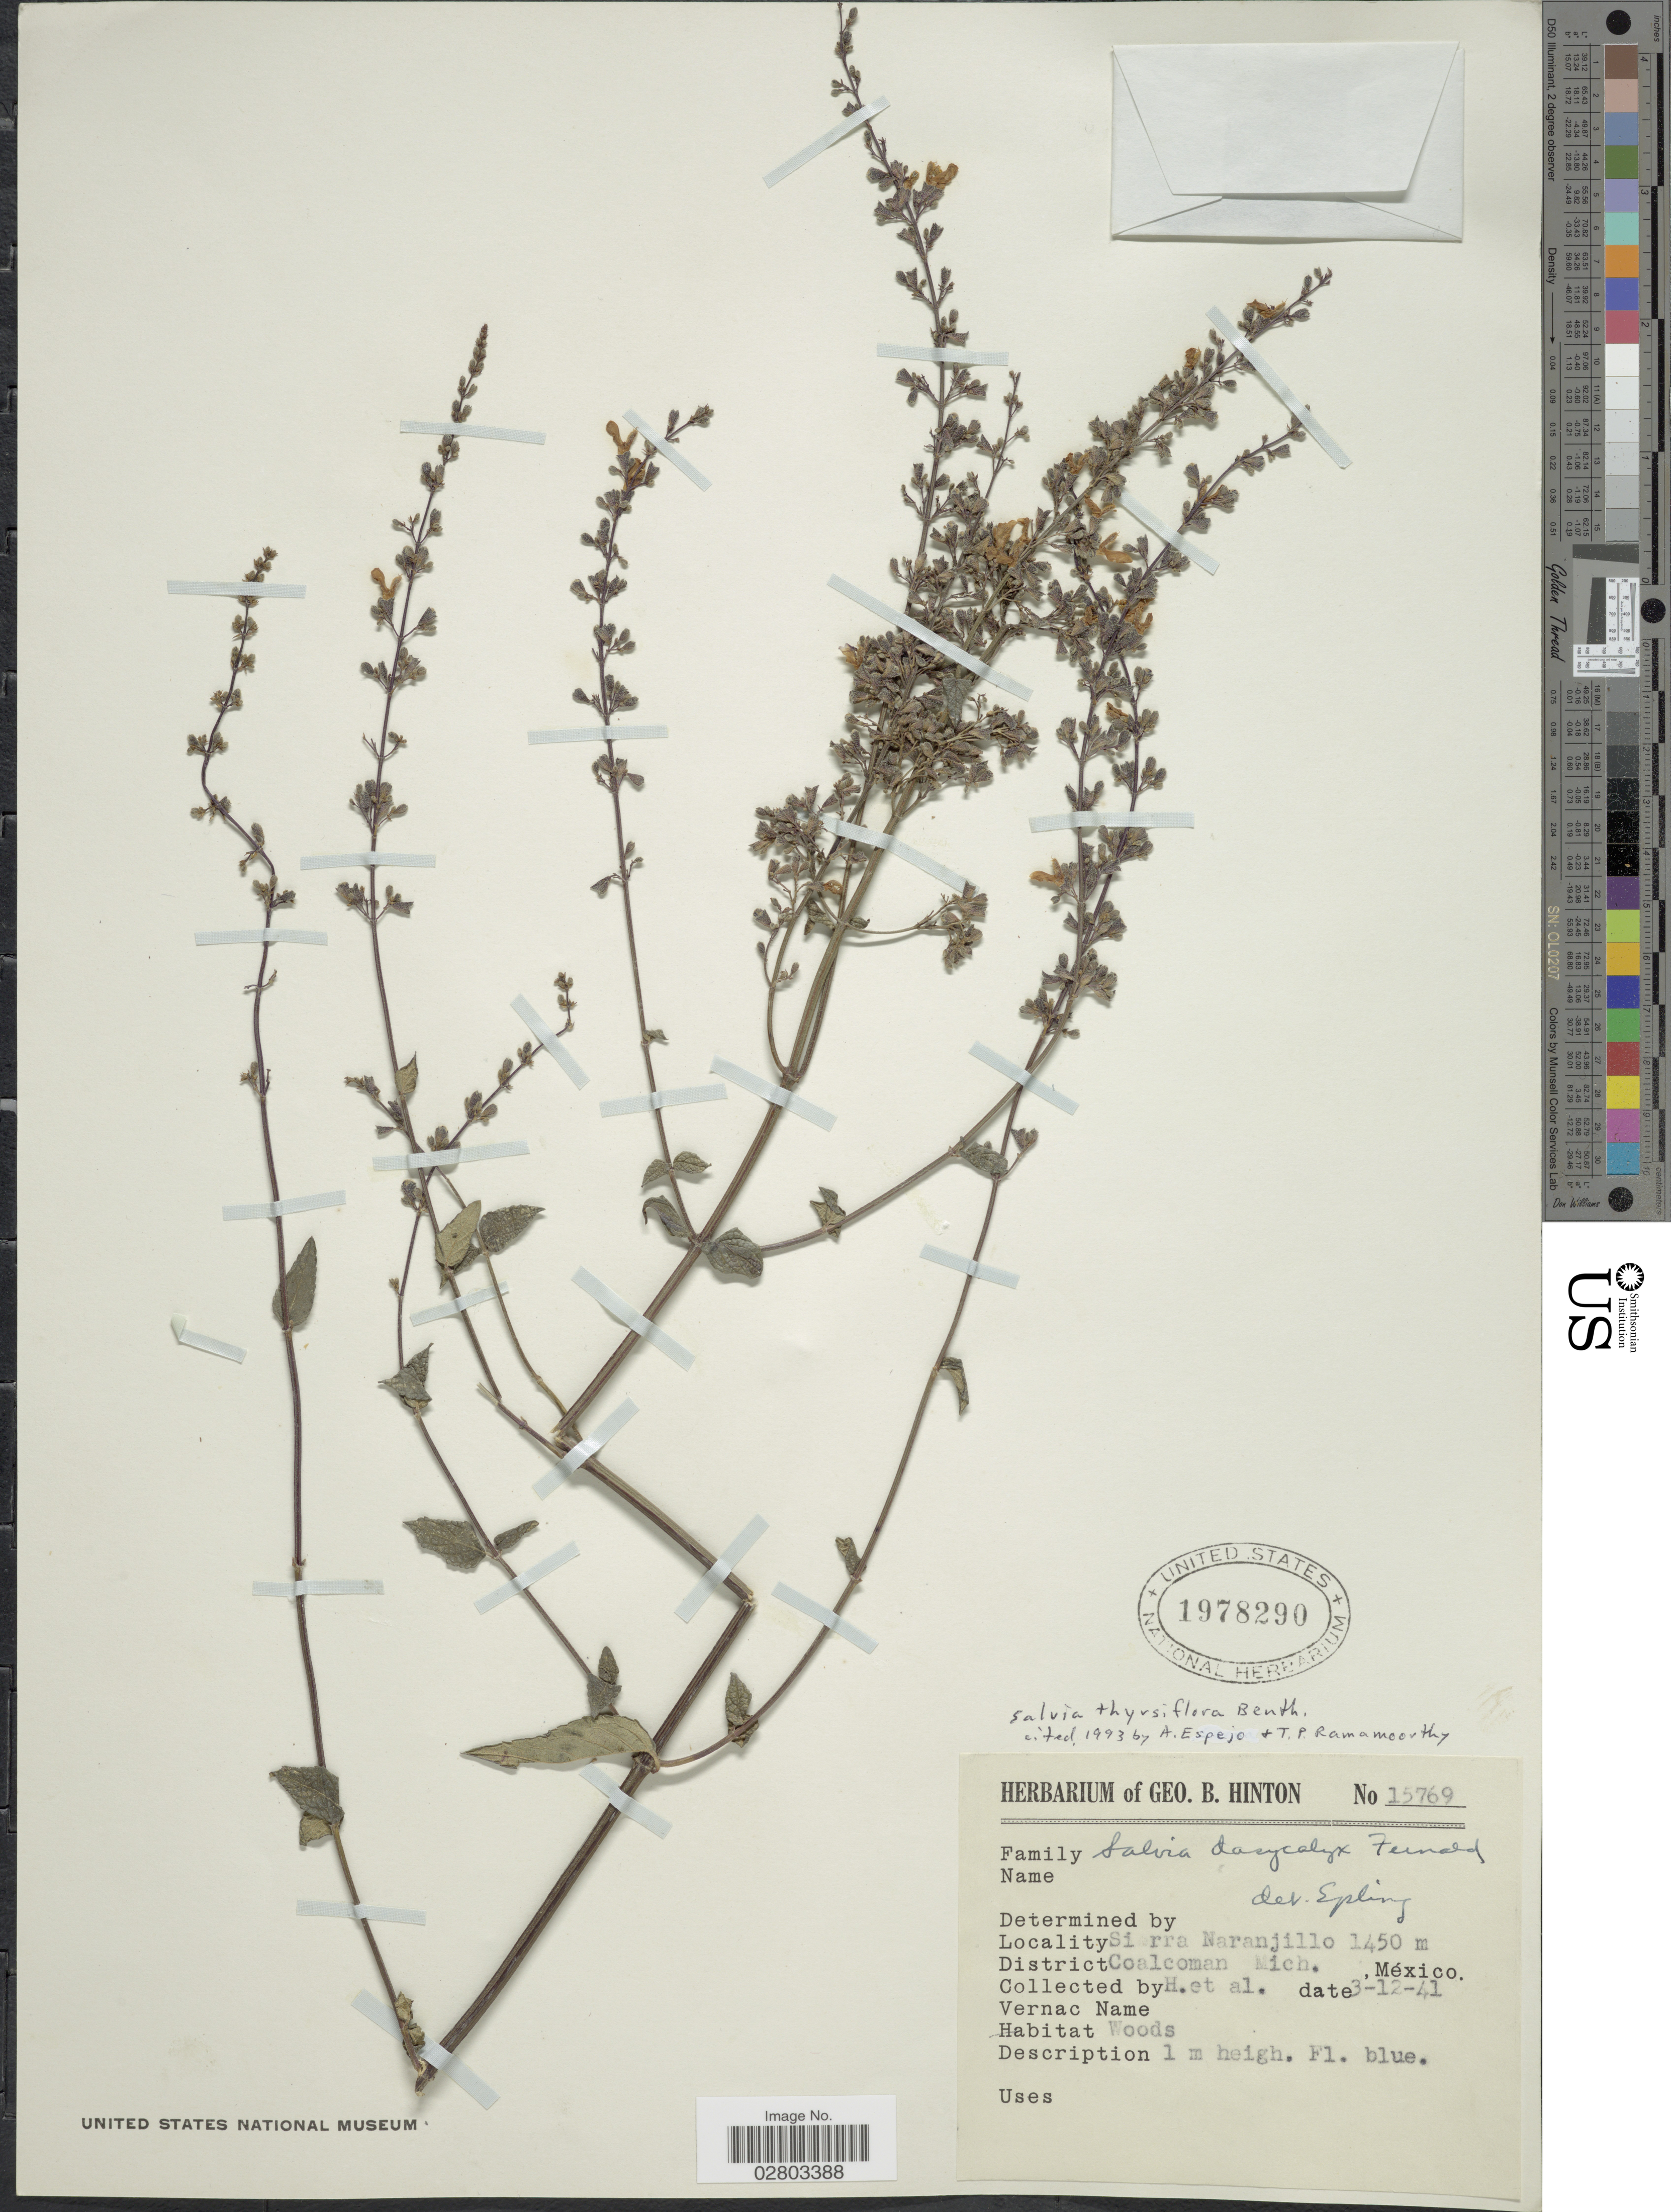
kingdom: Plantae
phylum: Tracheophyta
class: Magnoliopsida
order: Lamiales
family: Lamiaceae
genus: Salvia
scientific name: Salvia thyrsiflora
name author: Benth.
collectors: G. B. Hinton & et al.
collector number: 15769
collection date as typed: Transcribed d/m/y: 3/12/41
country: Mexico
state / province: Michoacán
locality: Sierra Naranjillo, District Coalman, Mich.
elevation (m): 1450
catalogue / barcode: US 1978290